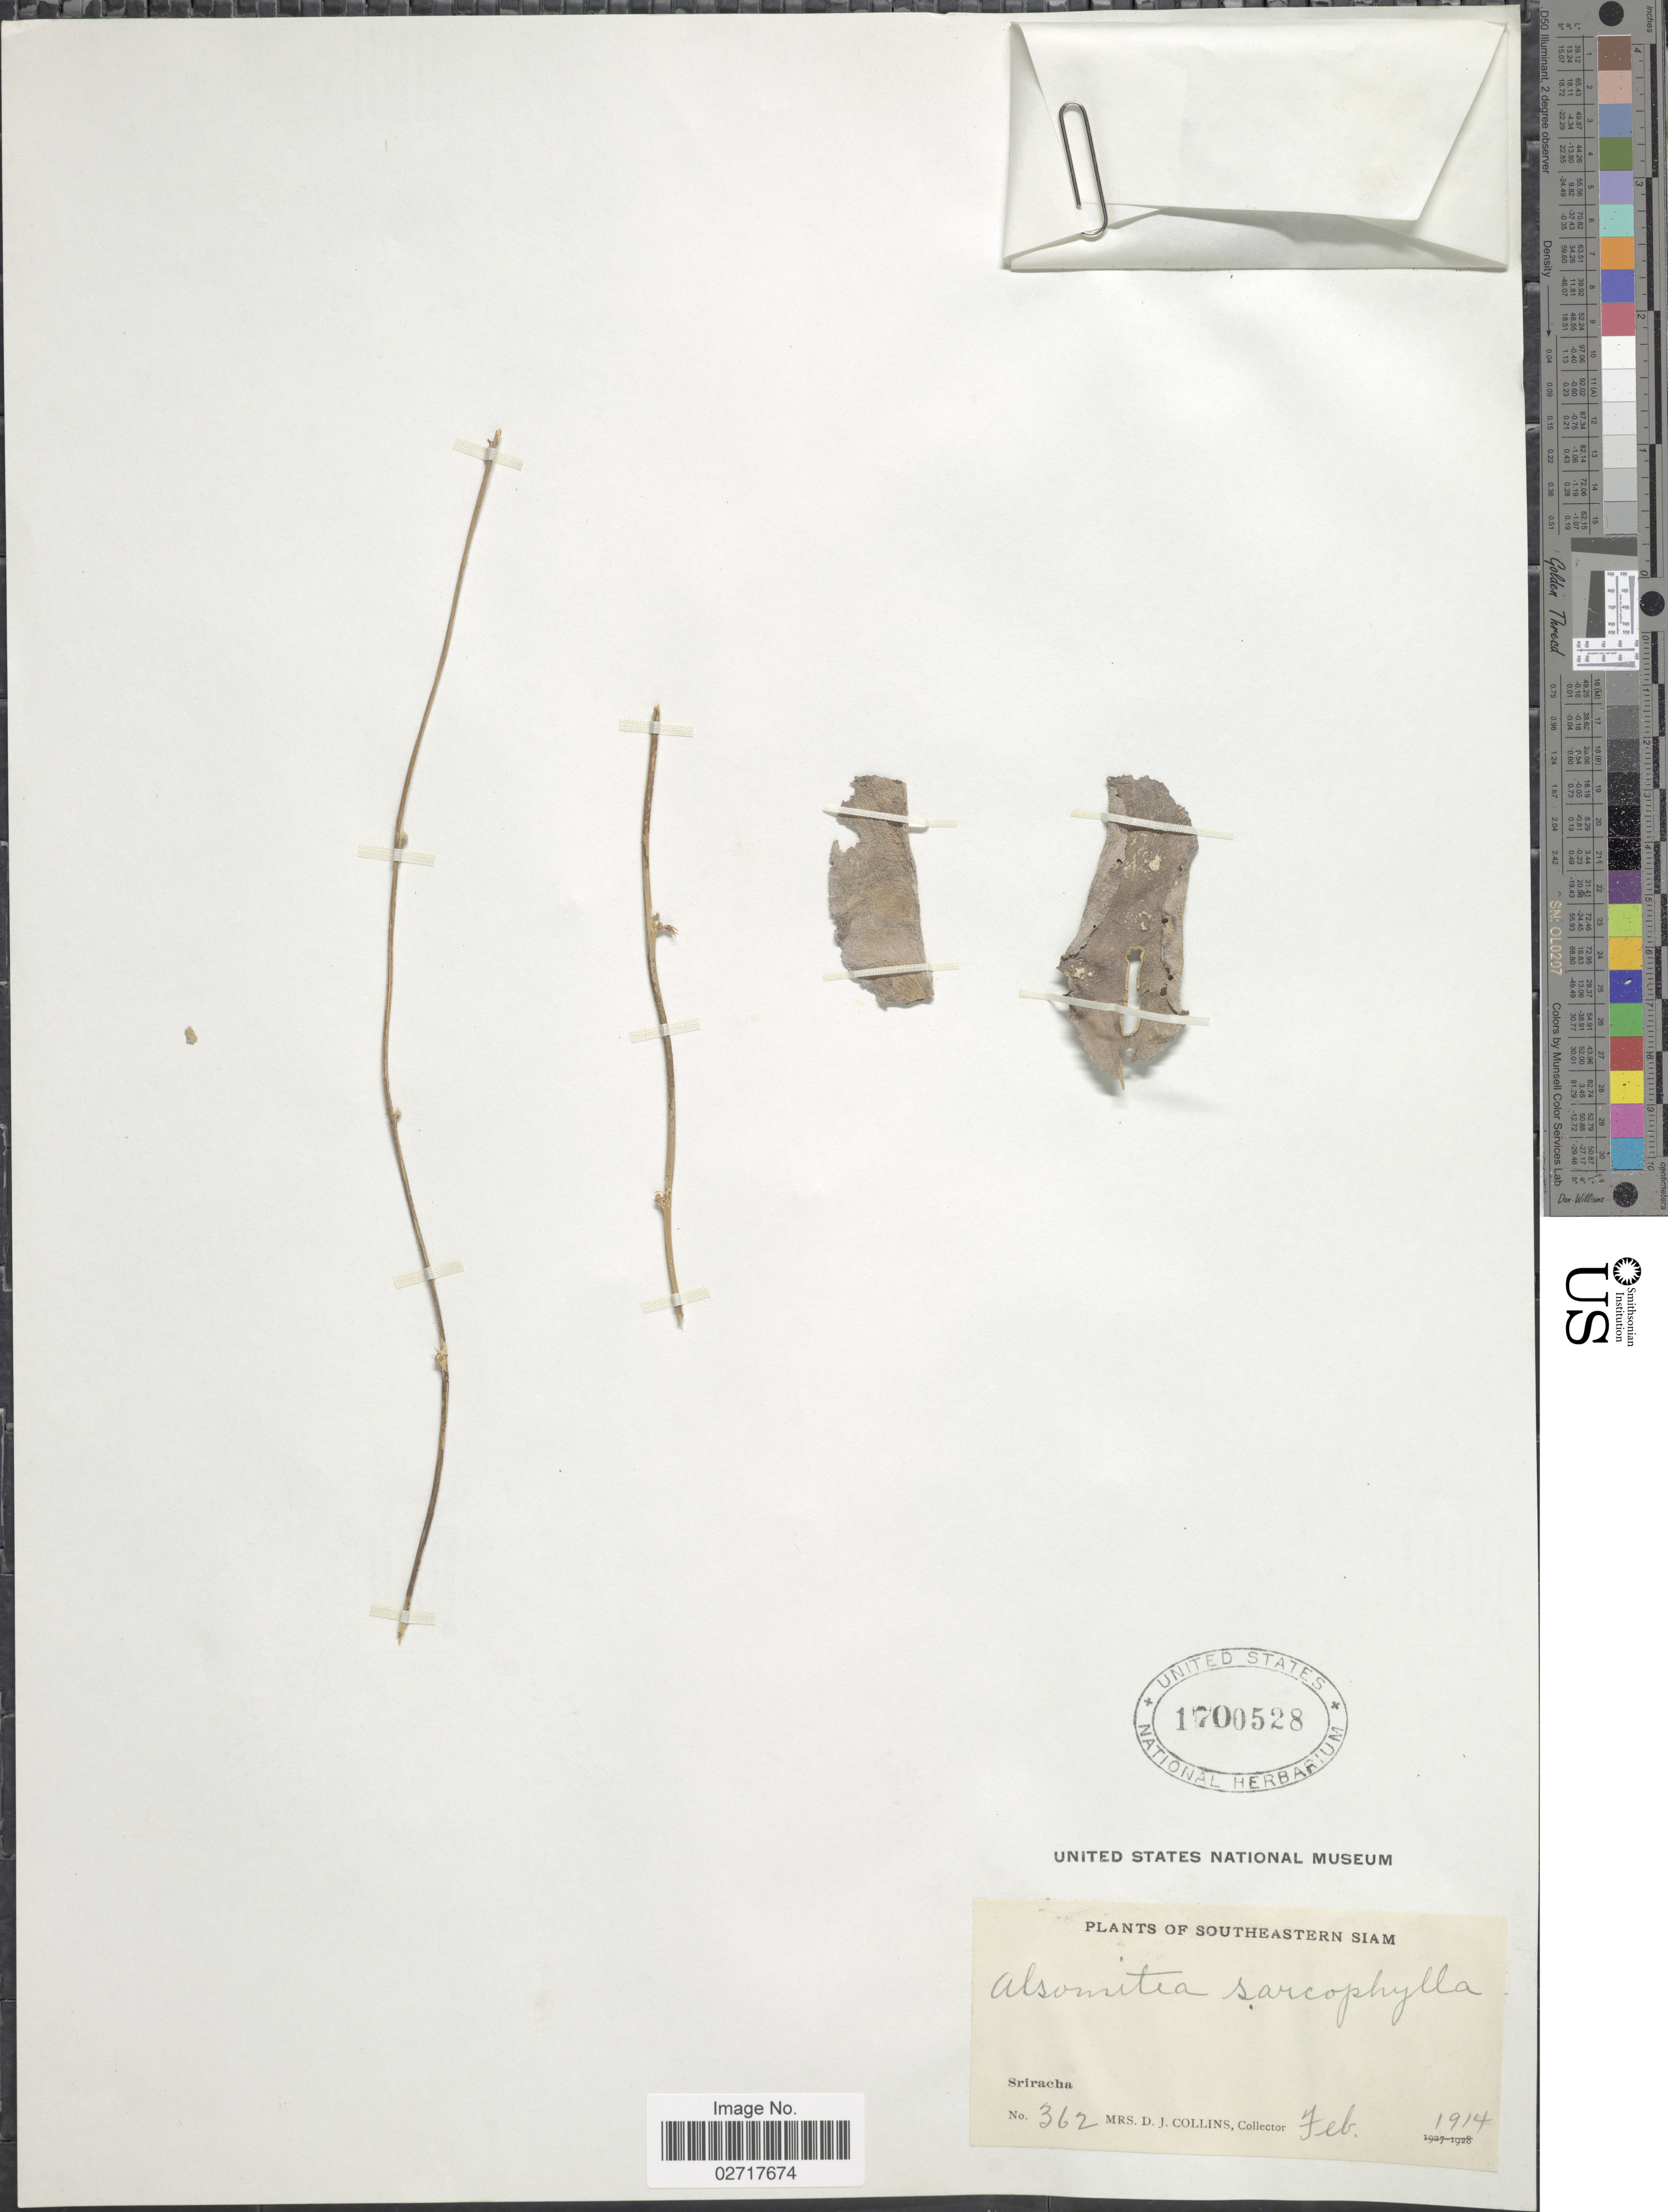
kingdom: Plantae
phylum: Tracheophyta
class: Magnoliopsida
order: Cucurbitales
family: Cucurbitaceae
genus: Neoalsomitra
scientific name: Neoalsomitra sarcophylla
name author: (Wall.) Hutch.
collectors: Mrs. D. J. Collins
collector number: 362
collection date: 1914-02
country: Thailand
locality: Southeastern Siam, Sriracha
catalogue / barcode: US 1700528